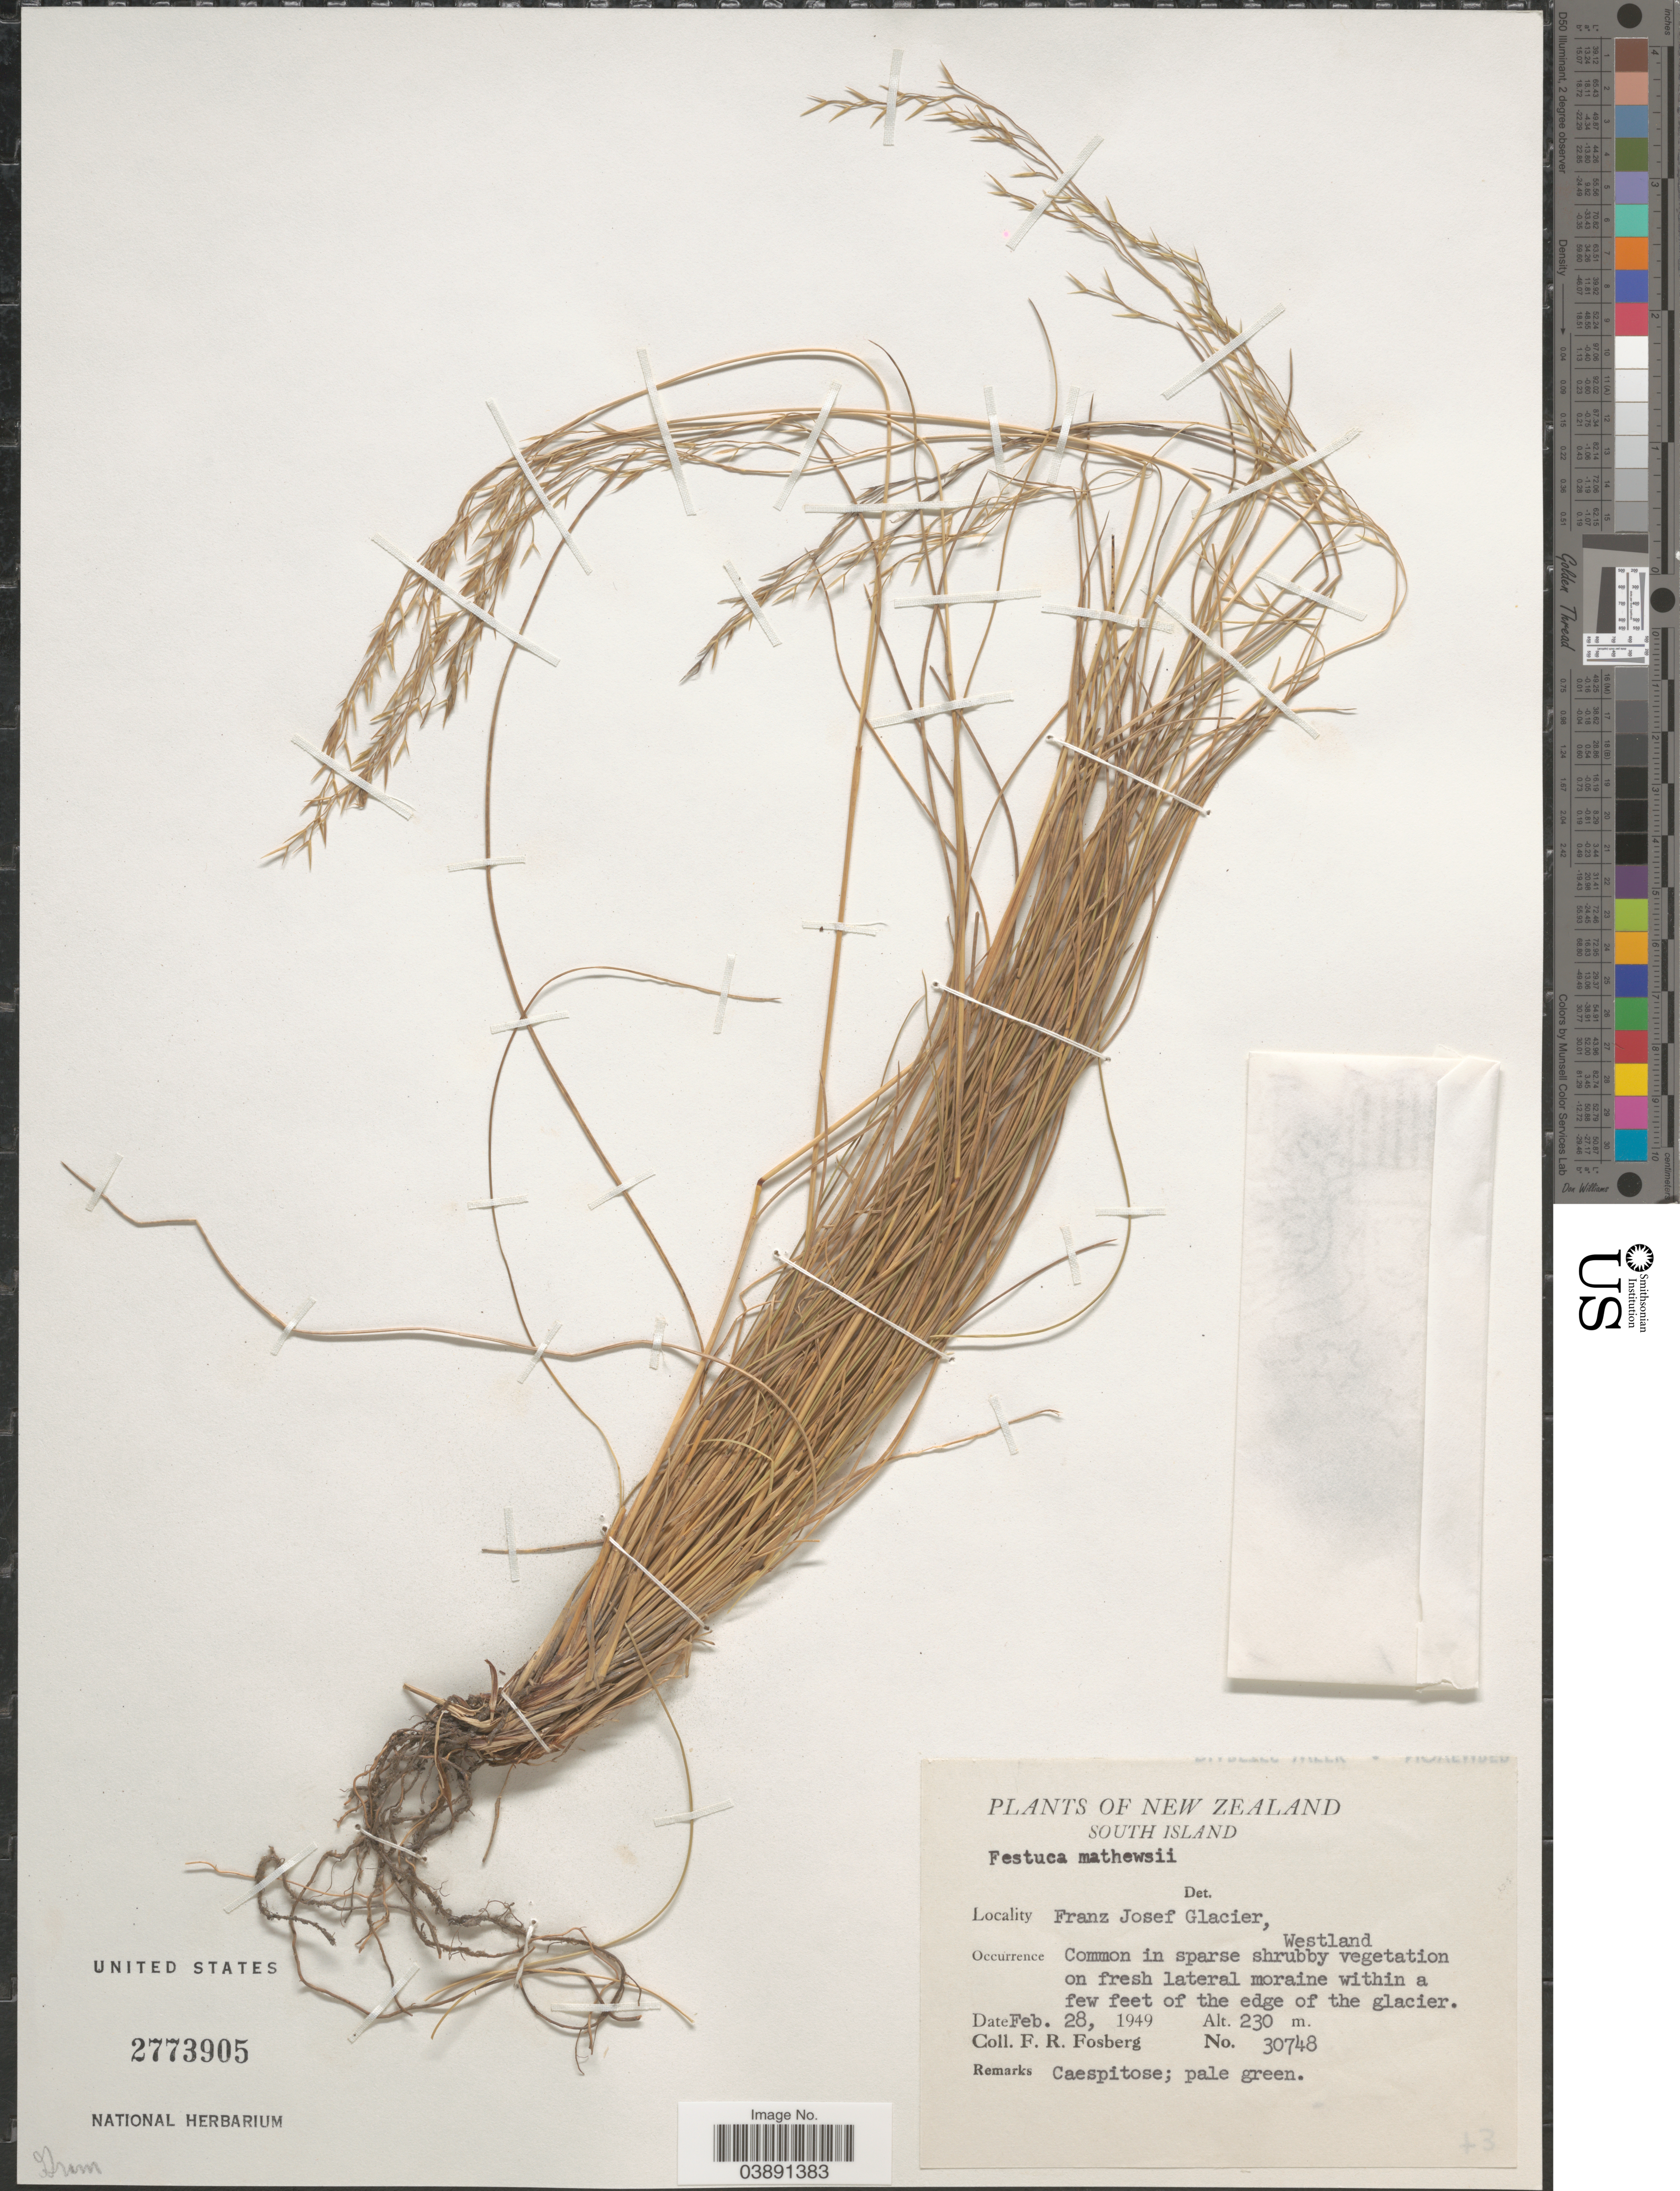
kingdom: Plantae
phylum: Tracheophyta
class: Liliopsida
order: Poales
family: Poaceae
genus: Festuca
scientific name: Festuca mattheswii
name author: (Hack.) Cheeseman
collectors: F. R. Fosberg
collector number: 30748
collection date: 1949-02-28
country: New Zealand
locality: South Island. Franz Josef Glacier, Westland.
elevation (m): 230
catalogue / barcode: US 2773905